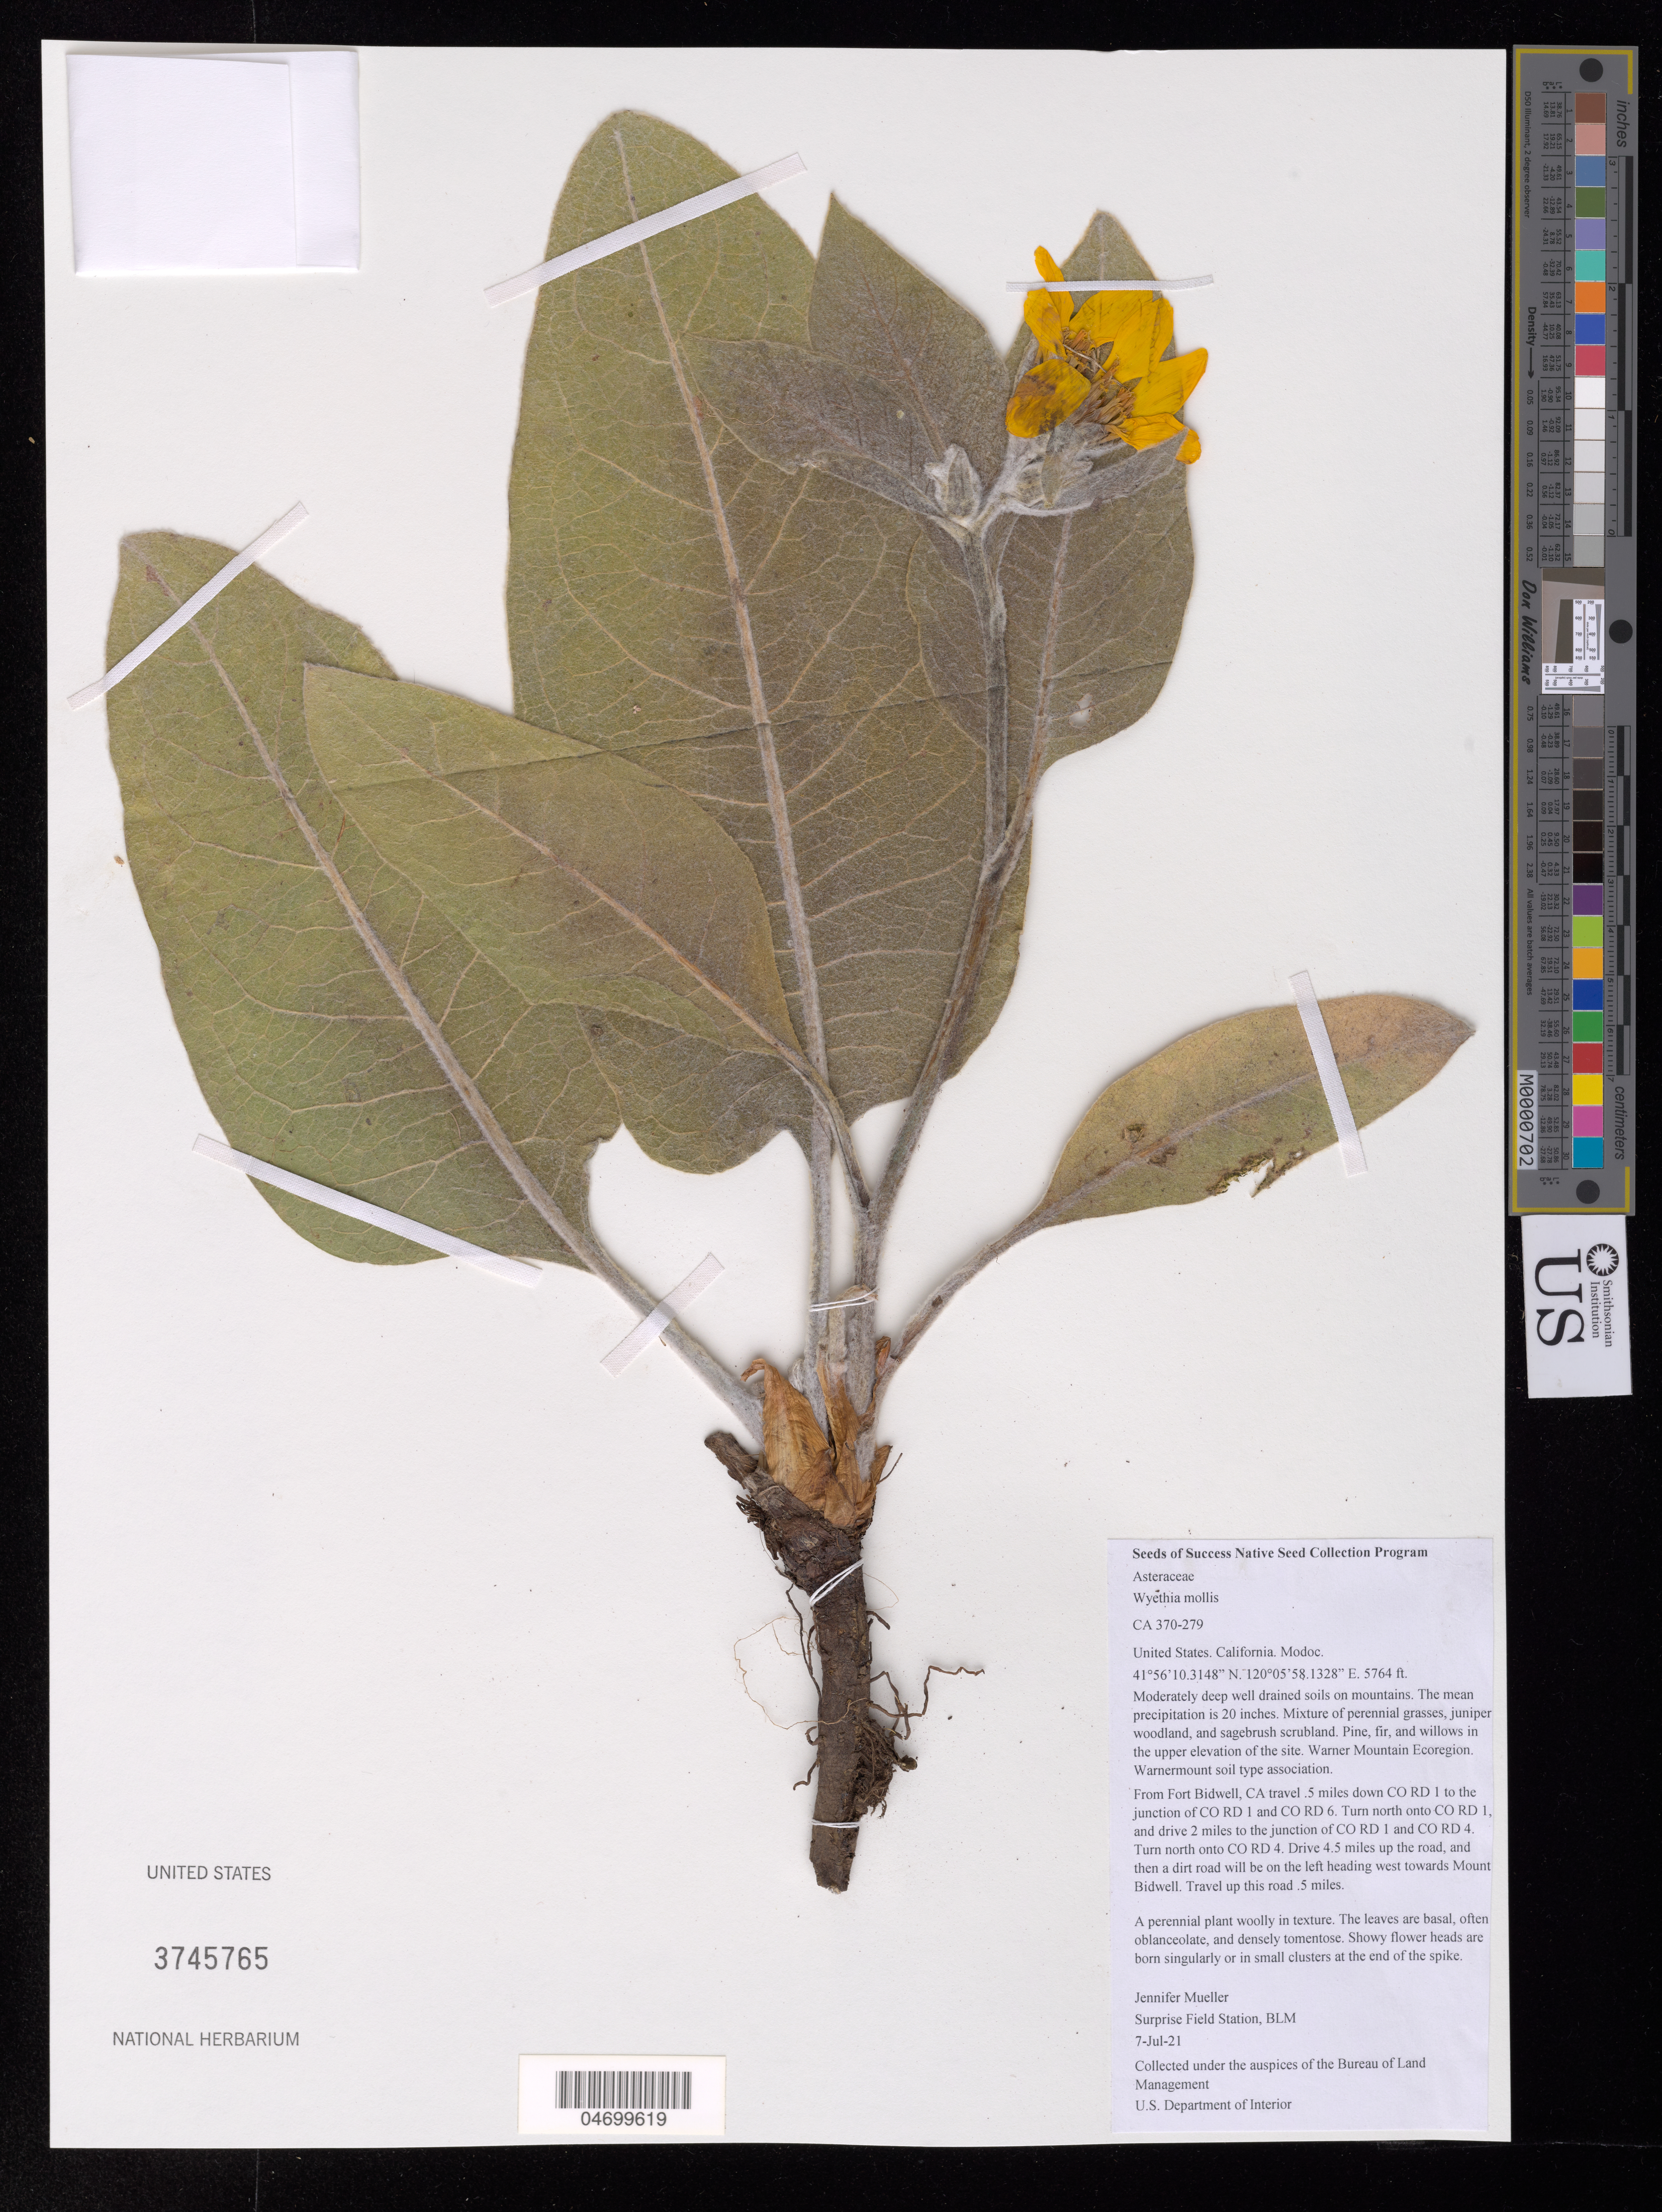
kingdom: Plantae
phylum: Tracheophyta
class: Magnoliopsida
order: Asterales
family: Asteraceae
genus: Wyethia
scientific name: Wyethia mollis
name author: A. Gray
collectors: J. Mueller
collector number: CA370-279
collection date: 2021-07-07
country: United States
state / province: California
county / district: Modoc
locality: Near Mount Bidwell.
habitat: Moderately deep well drained soils on mountains. Mixture of perennial grasses, juniper woodland, and sagebrush scrubland. Pine, fir, and willows in upper elevation. Warner Mountain Ecoregion. Warnermount soil type association.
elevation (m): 1757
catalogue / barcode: US 3745765